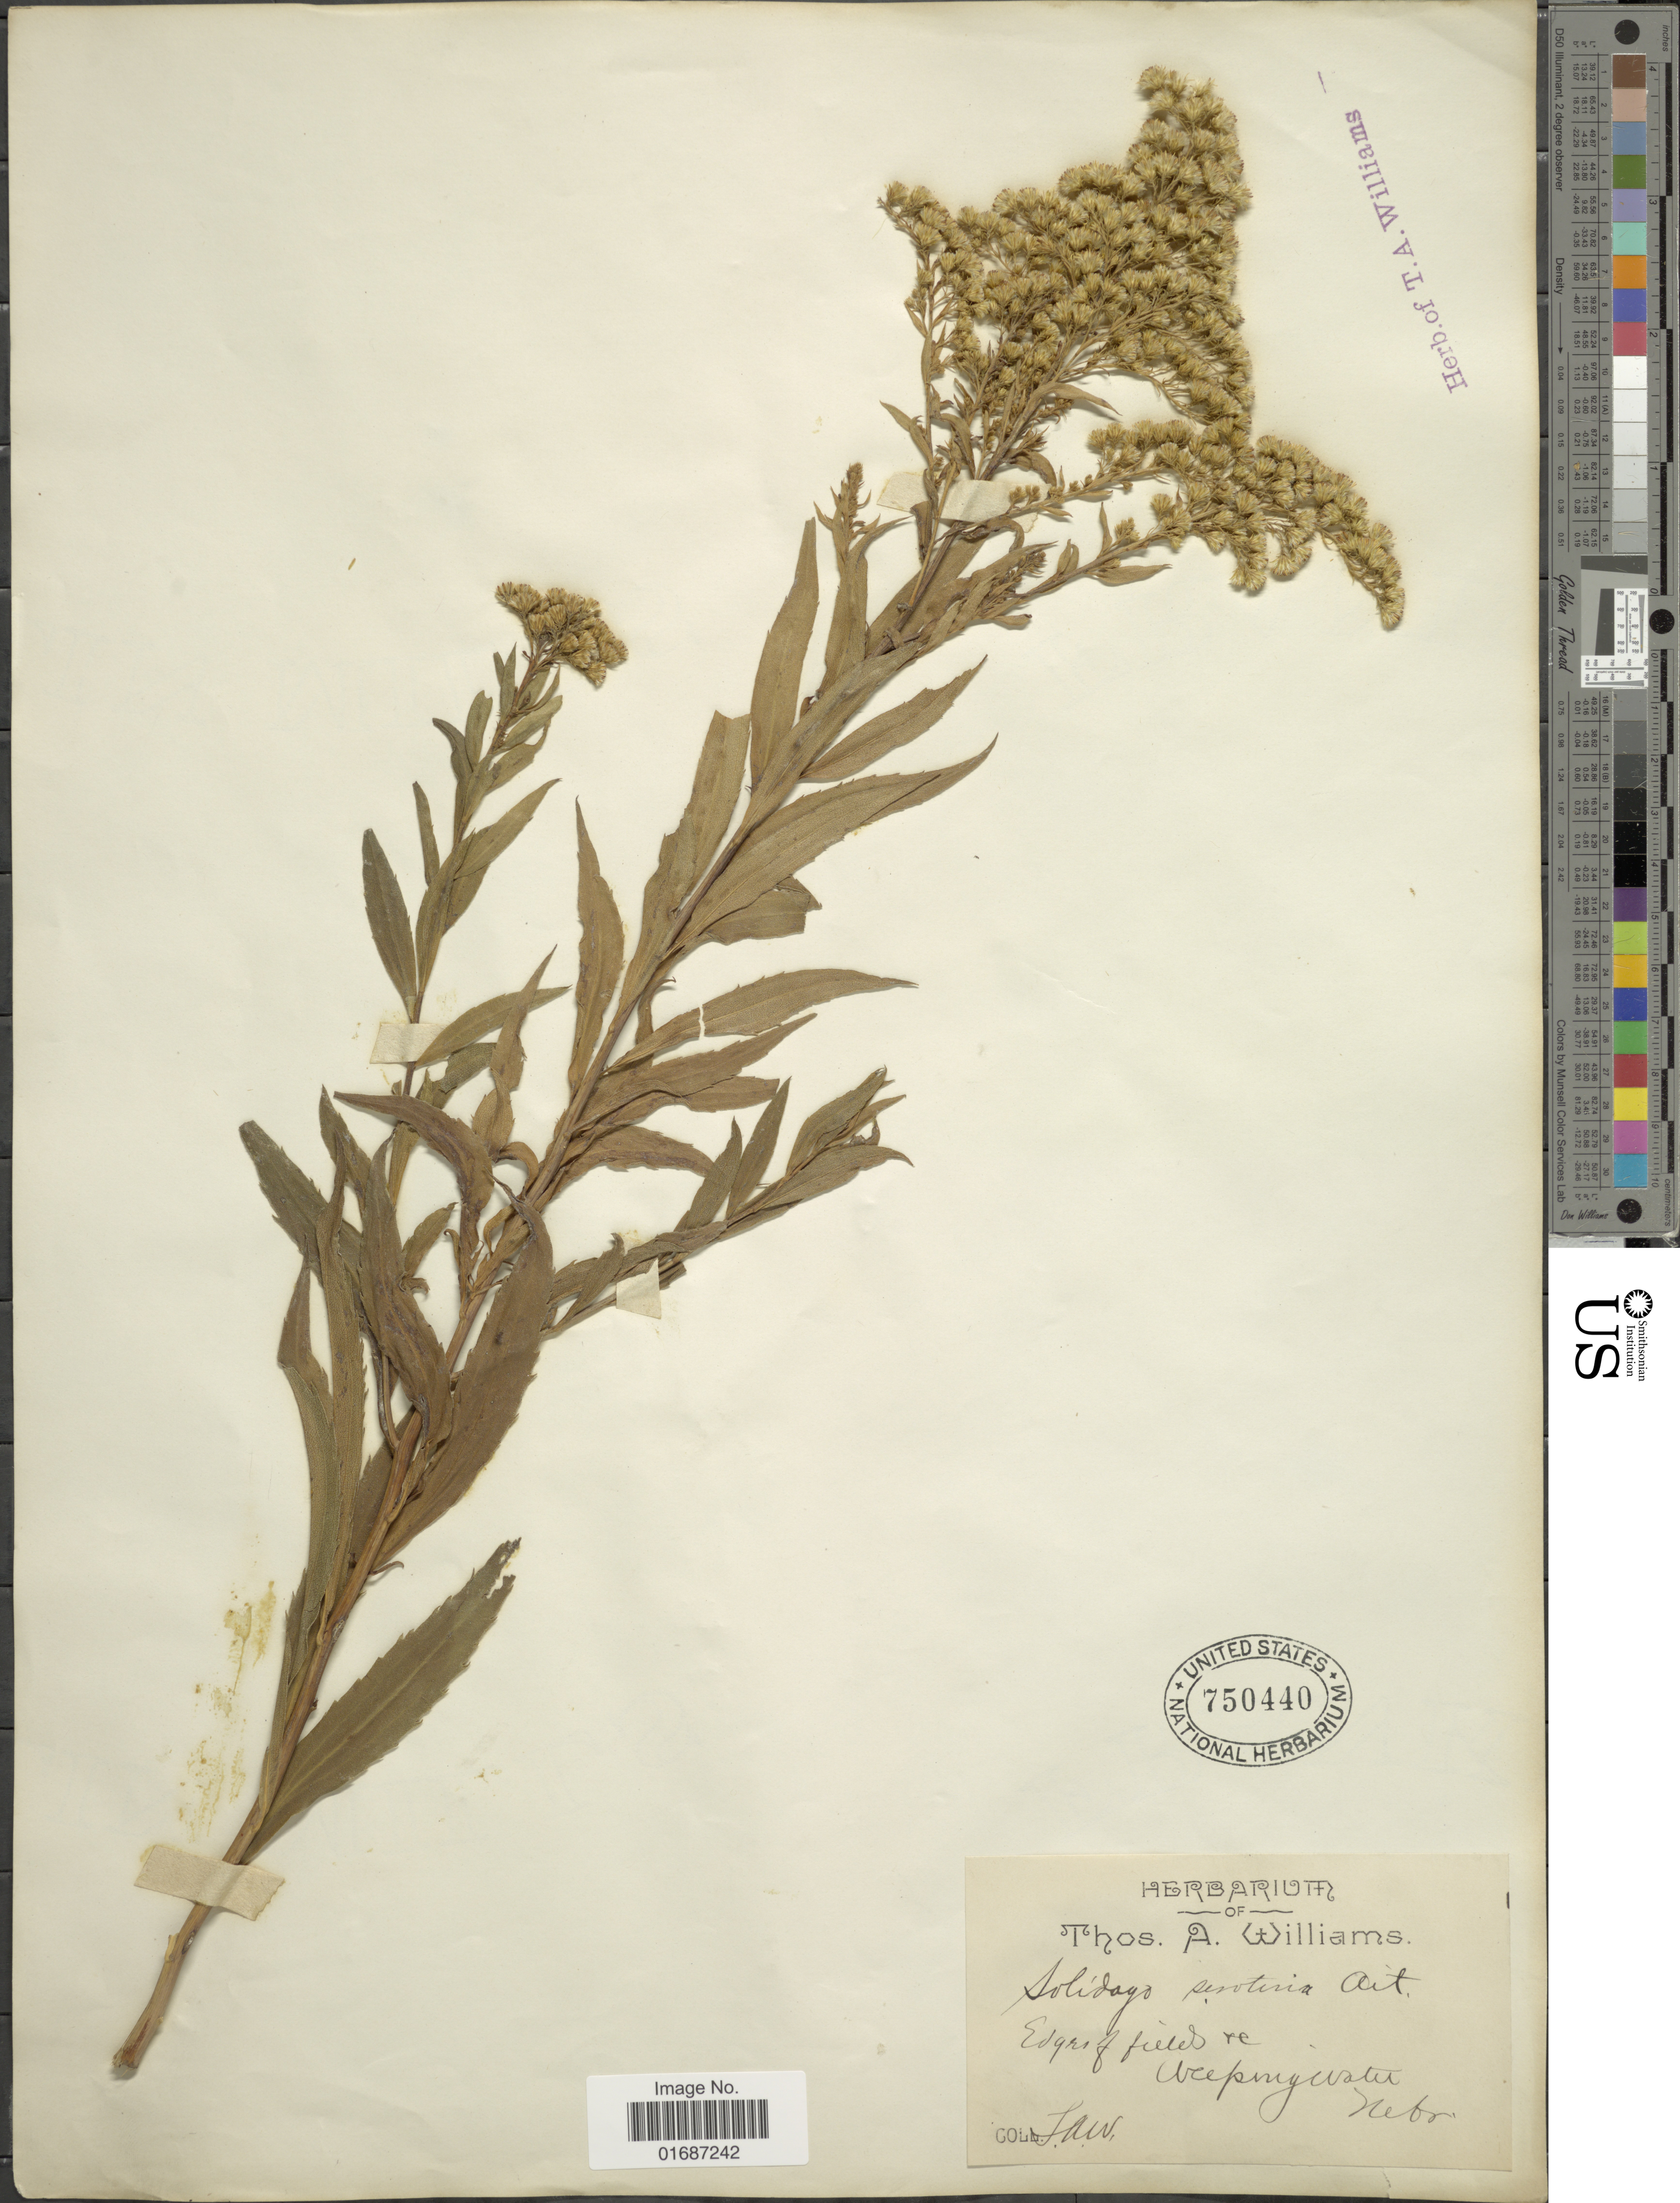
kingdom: Plantae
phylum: Tracheophyta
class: Magnoliopsida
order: Asterales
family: Asteraceae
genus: Solidago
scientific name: Solidago gigantea var. leiophylla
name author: Fernald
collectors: T. A. Williams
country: United States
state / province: Nebraska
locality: Edges of fields, Weeping water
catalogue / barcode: US 750440